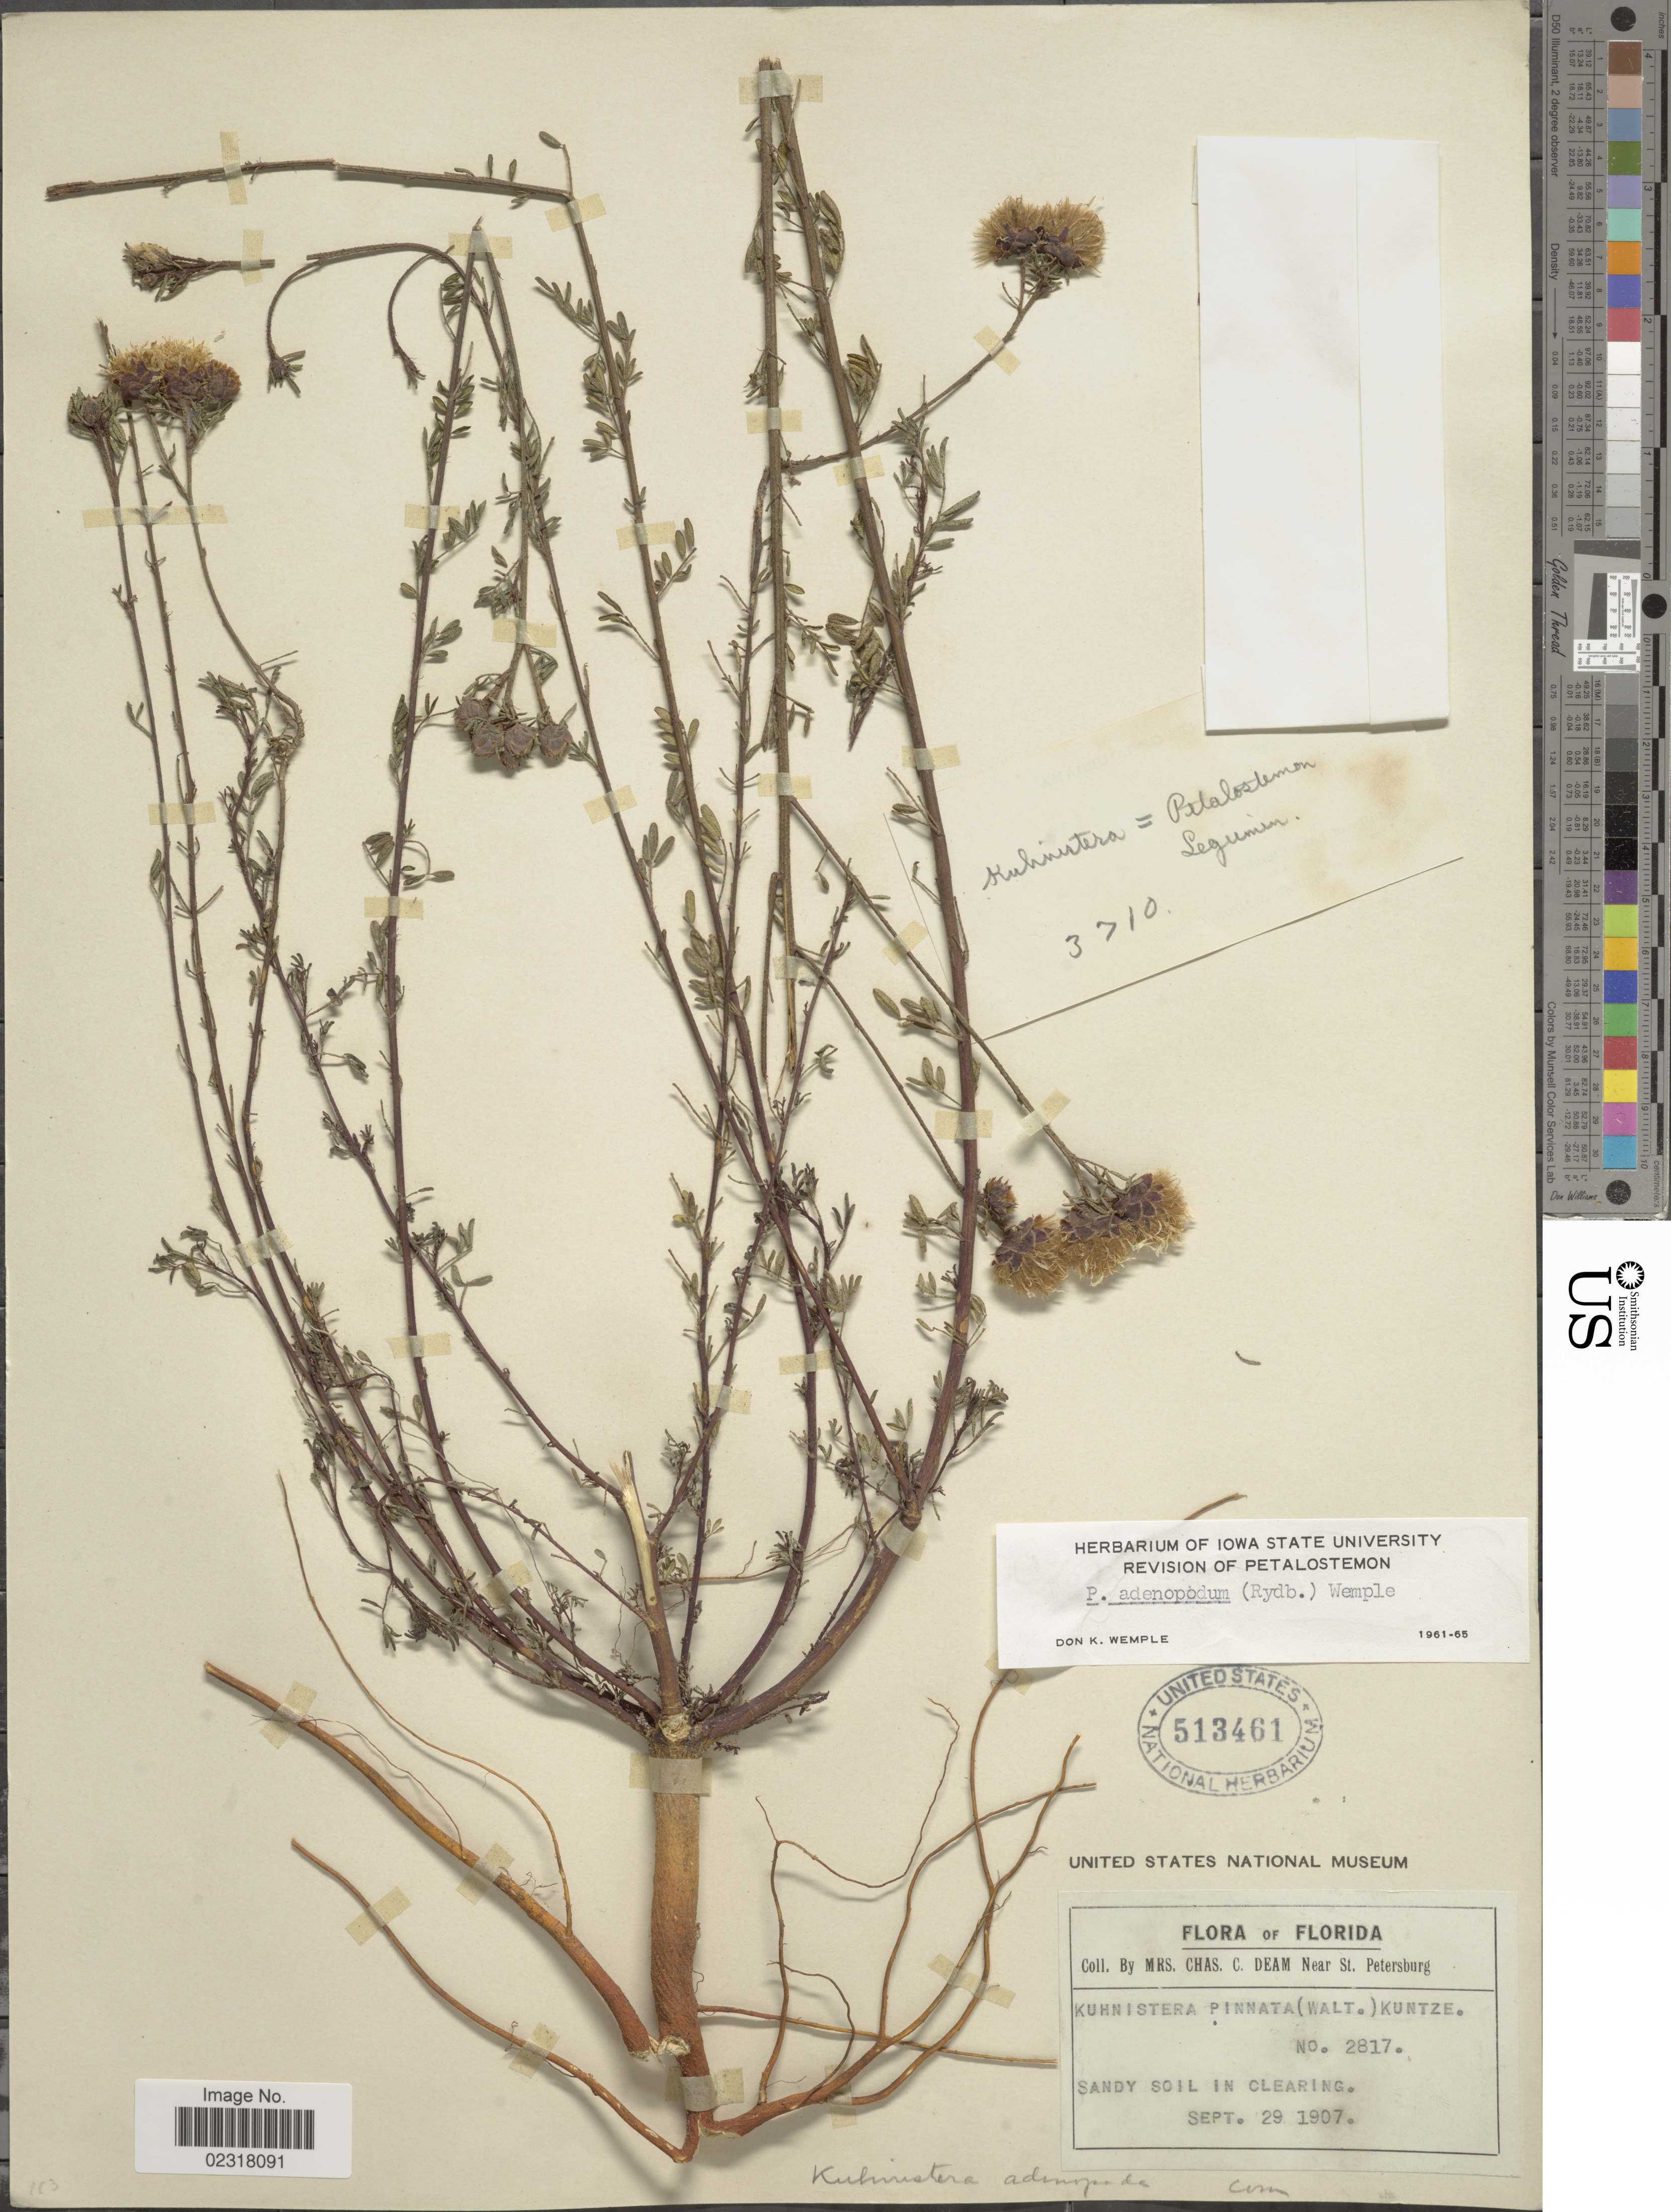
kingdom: Plantae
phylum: Tracheophyta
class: Magnoliopsida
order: Fabales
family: Fabaceae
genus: Dalea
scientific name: Dalea pinnata var. adenopoda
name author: (Rydb.) Barneby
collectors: C. Deam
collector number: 2817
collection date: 1907-09-29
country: United States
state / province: Florida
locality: Near St. Petersburg, sandy soil in clearing.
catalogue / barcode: US 513461